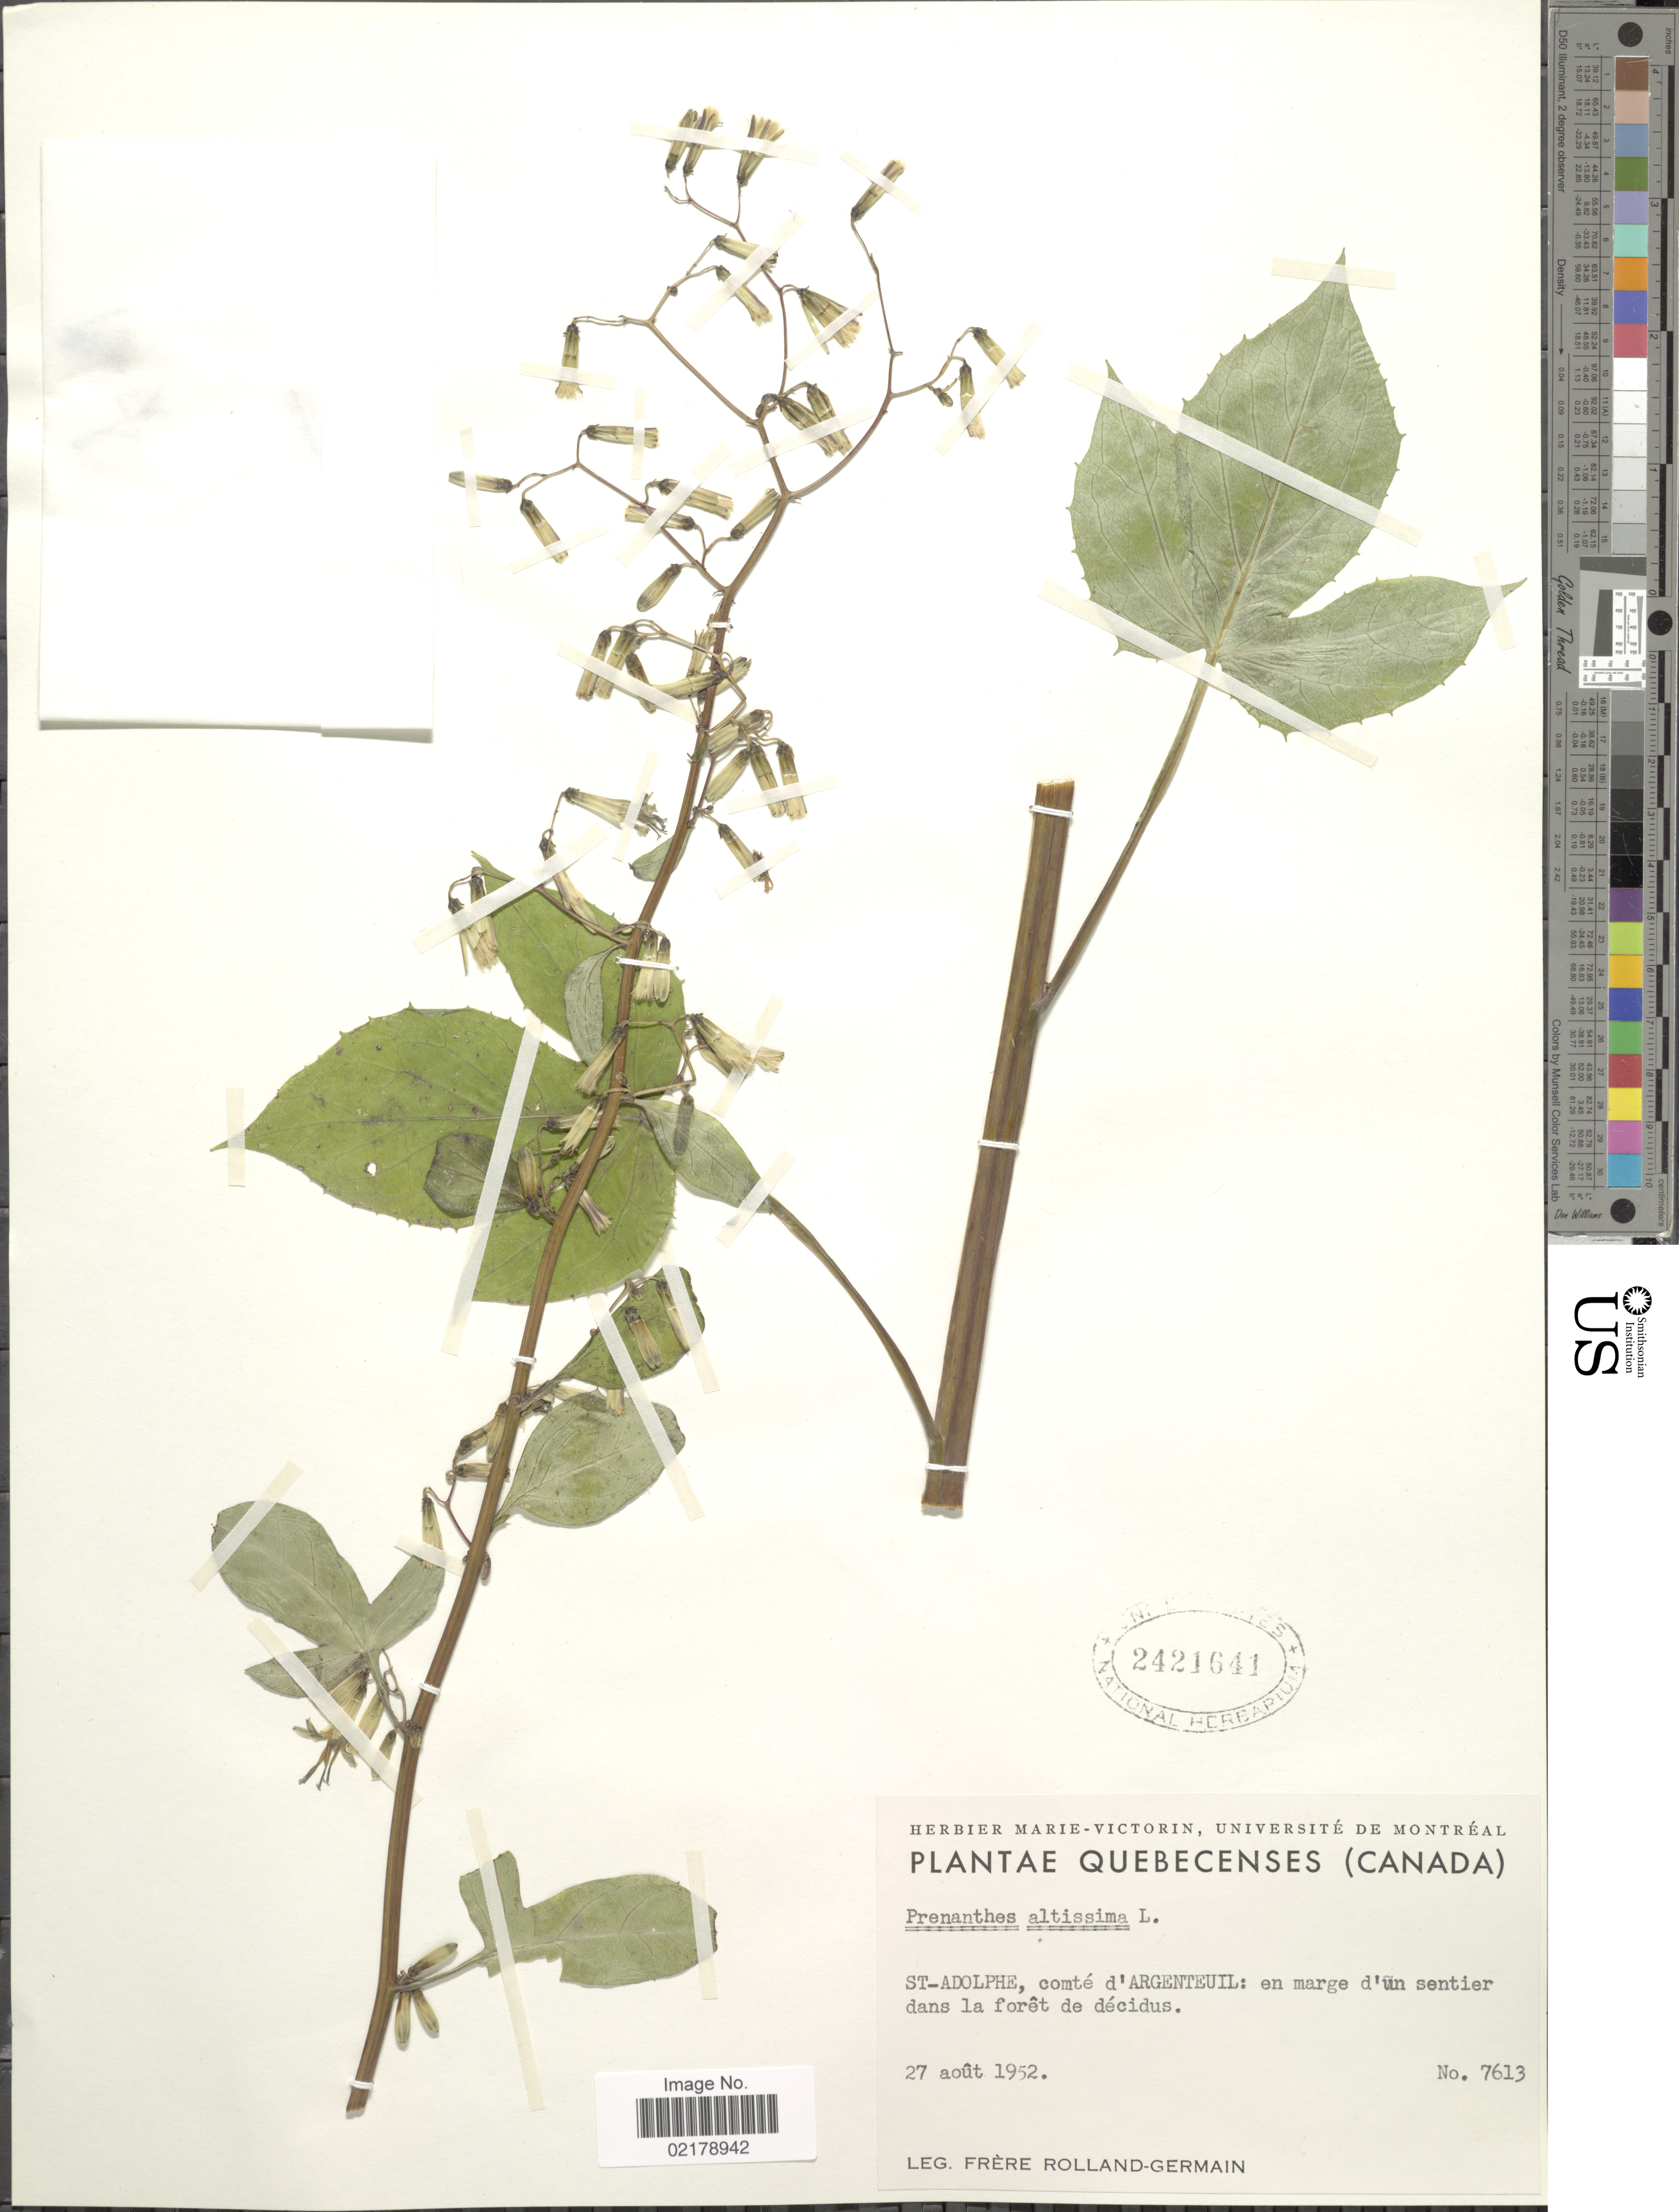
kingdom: Plantae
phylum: Tracheophyta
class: Magnoliopsida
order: Asterales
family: Asteraceae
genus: Nabalus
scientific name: Nabalus altissimus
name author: (L.) Hook.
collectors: Rolland-Germain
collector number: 7613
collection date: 1952-08-27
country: Canada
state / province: Quebec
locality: St-Adolphe, comté d'Argenteuil: en marge d'un sentier dans la forêt de décidus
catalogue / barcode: US 2421641